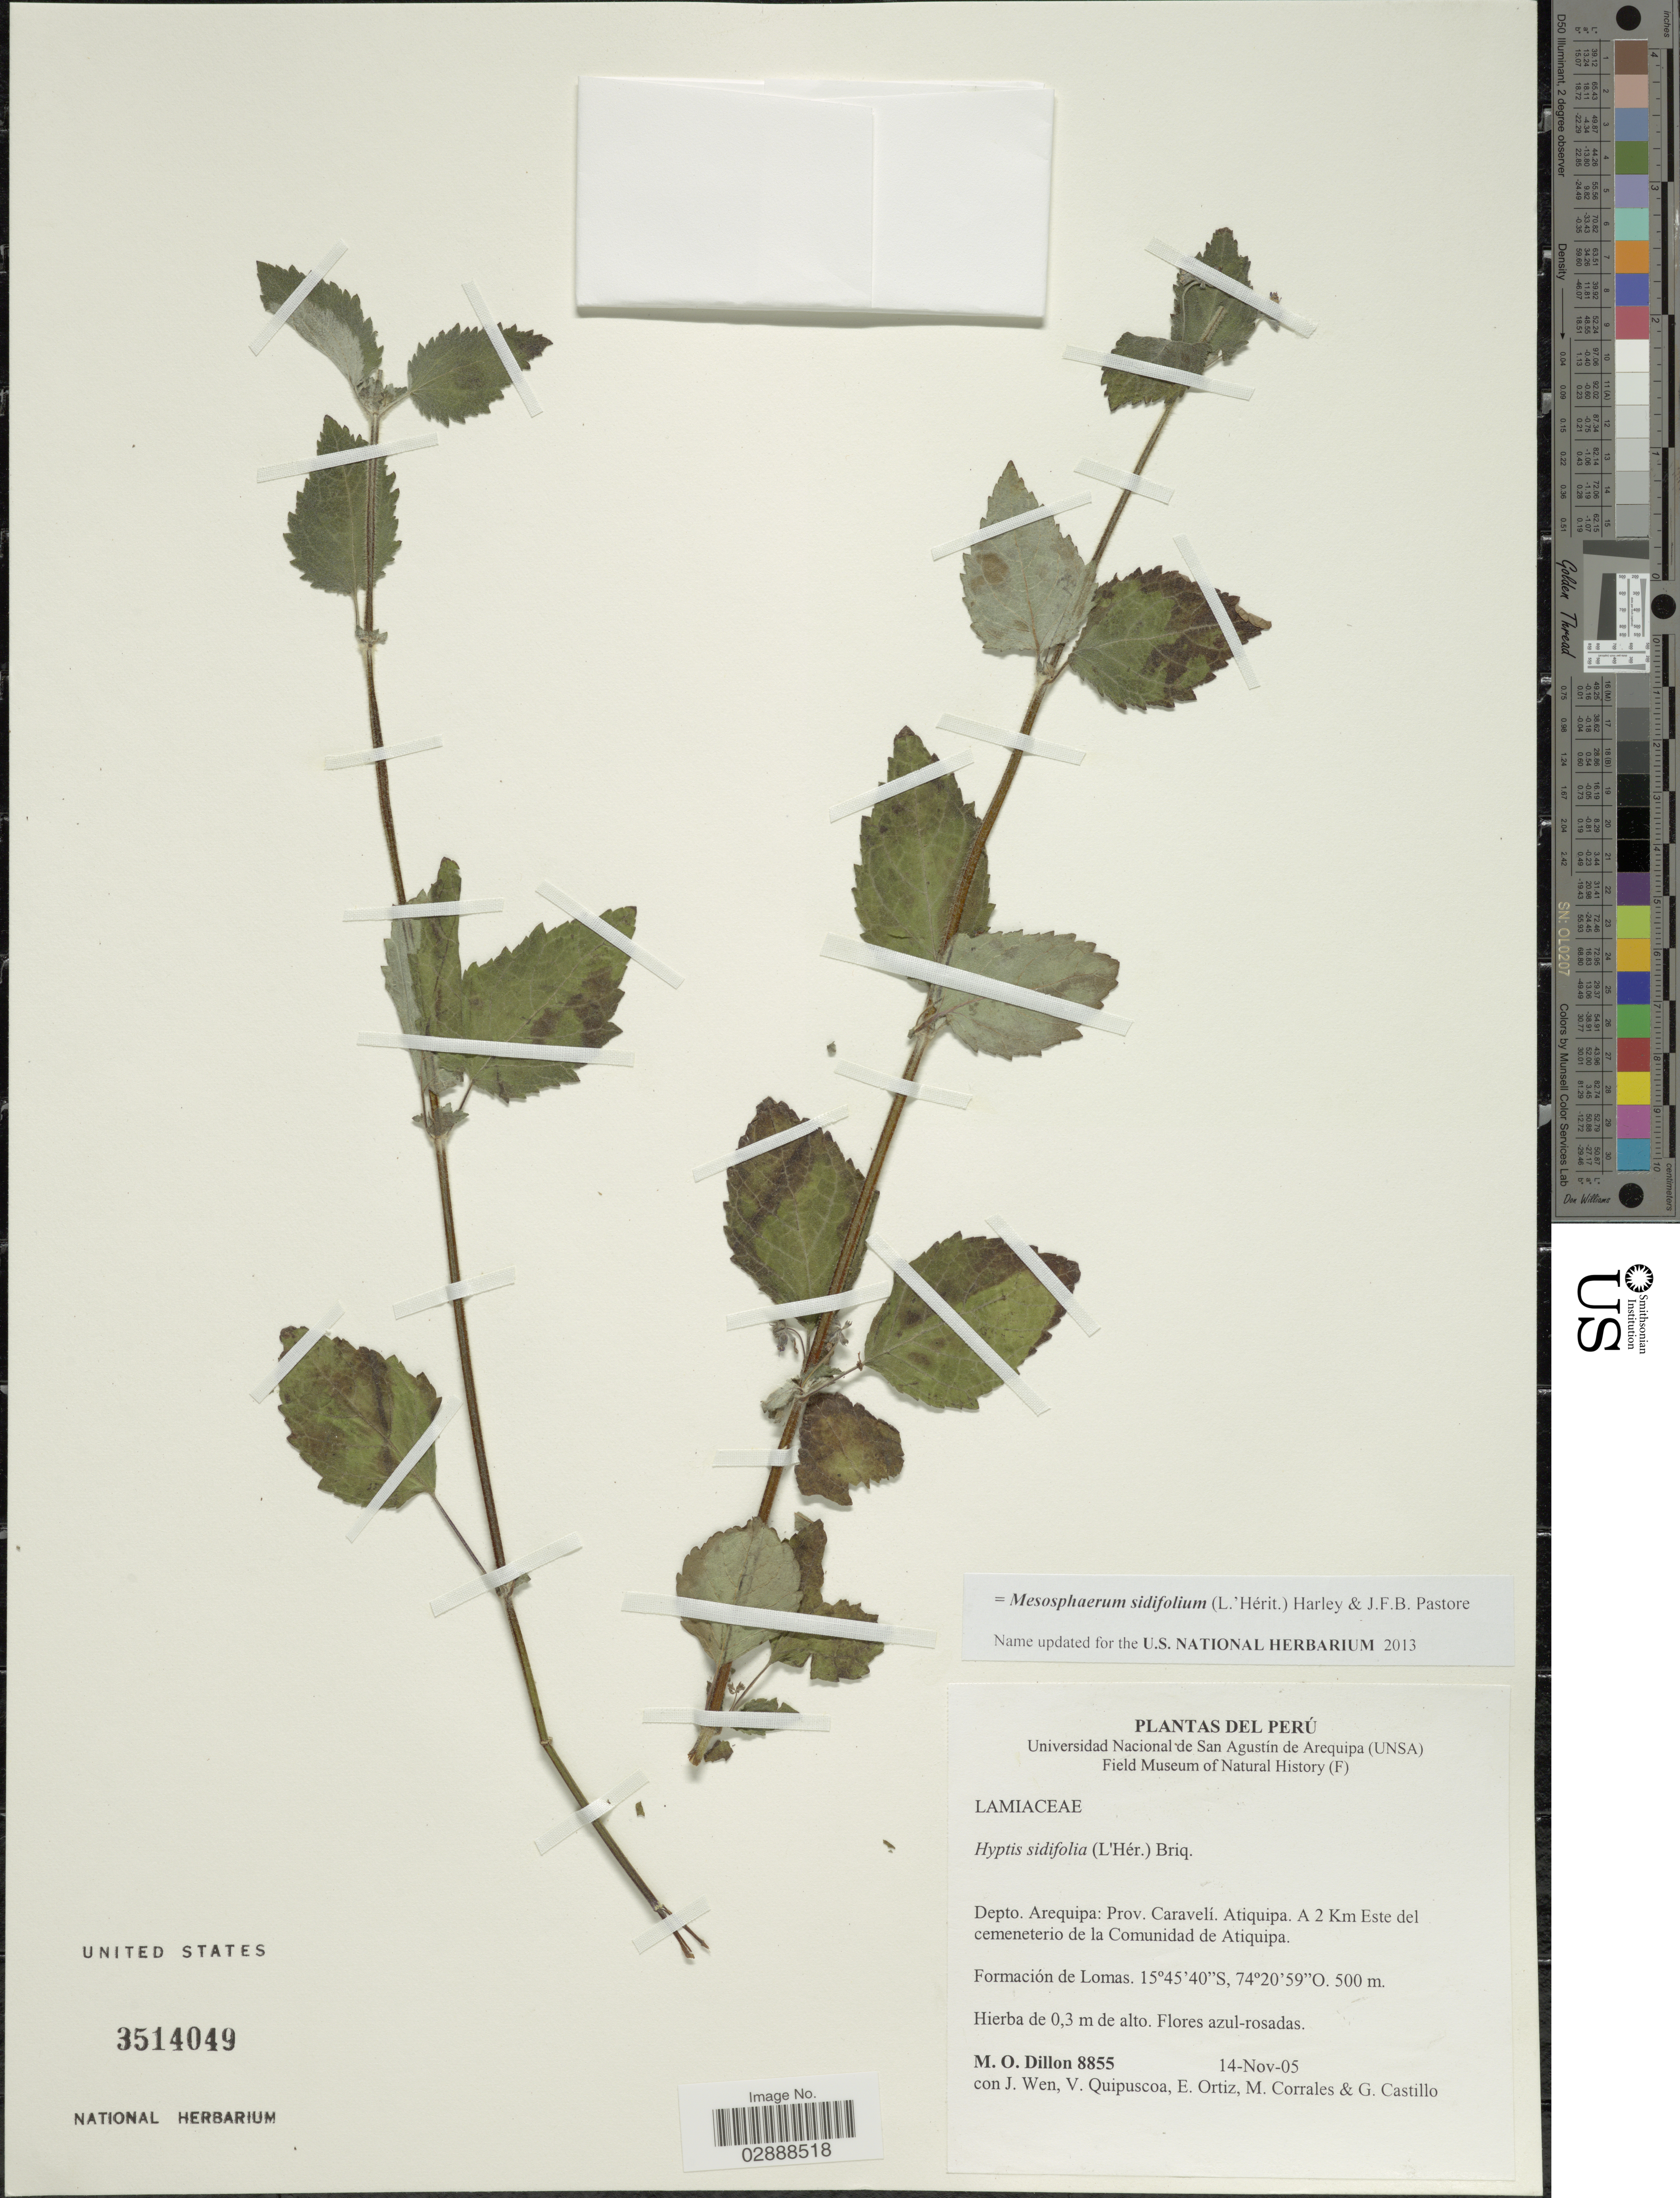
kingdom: Plantae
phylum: Tracheophyta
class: Magnoliopsida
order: Lamiales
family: Lamiaceae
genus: Mesosphaerum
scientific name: Mesosphaerum sidifolium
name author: (L'Hér.) Harley & J.F.B. Pastore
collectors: M. O. Dillon, J. Wen, V. Quipuscoa, E. Ortiz & et al.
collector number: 8855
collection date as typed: Transcribed d/m/y: 14/11/5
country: Peru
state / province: Arequipa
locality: Depto. Arequipa: Prov. Caravelí. Atiquipa. A 2 Km Este del cemeneterio de la Comunidad de Atiquipa.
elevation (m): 500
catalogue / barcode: US 3514049